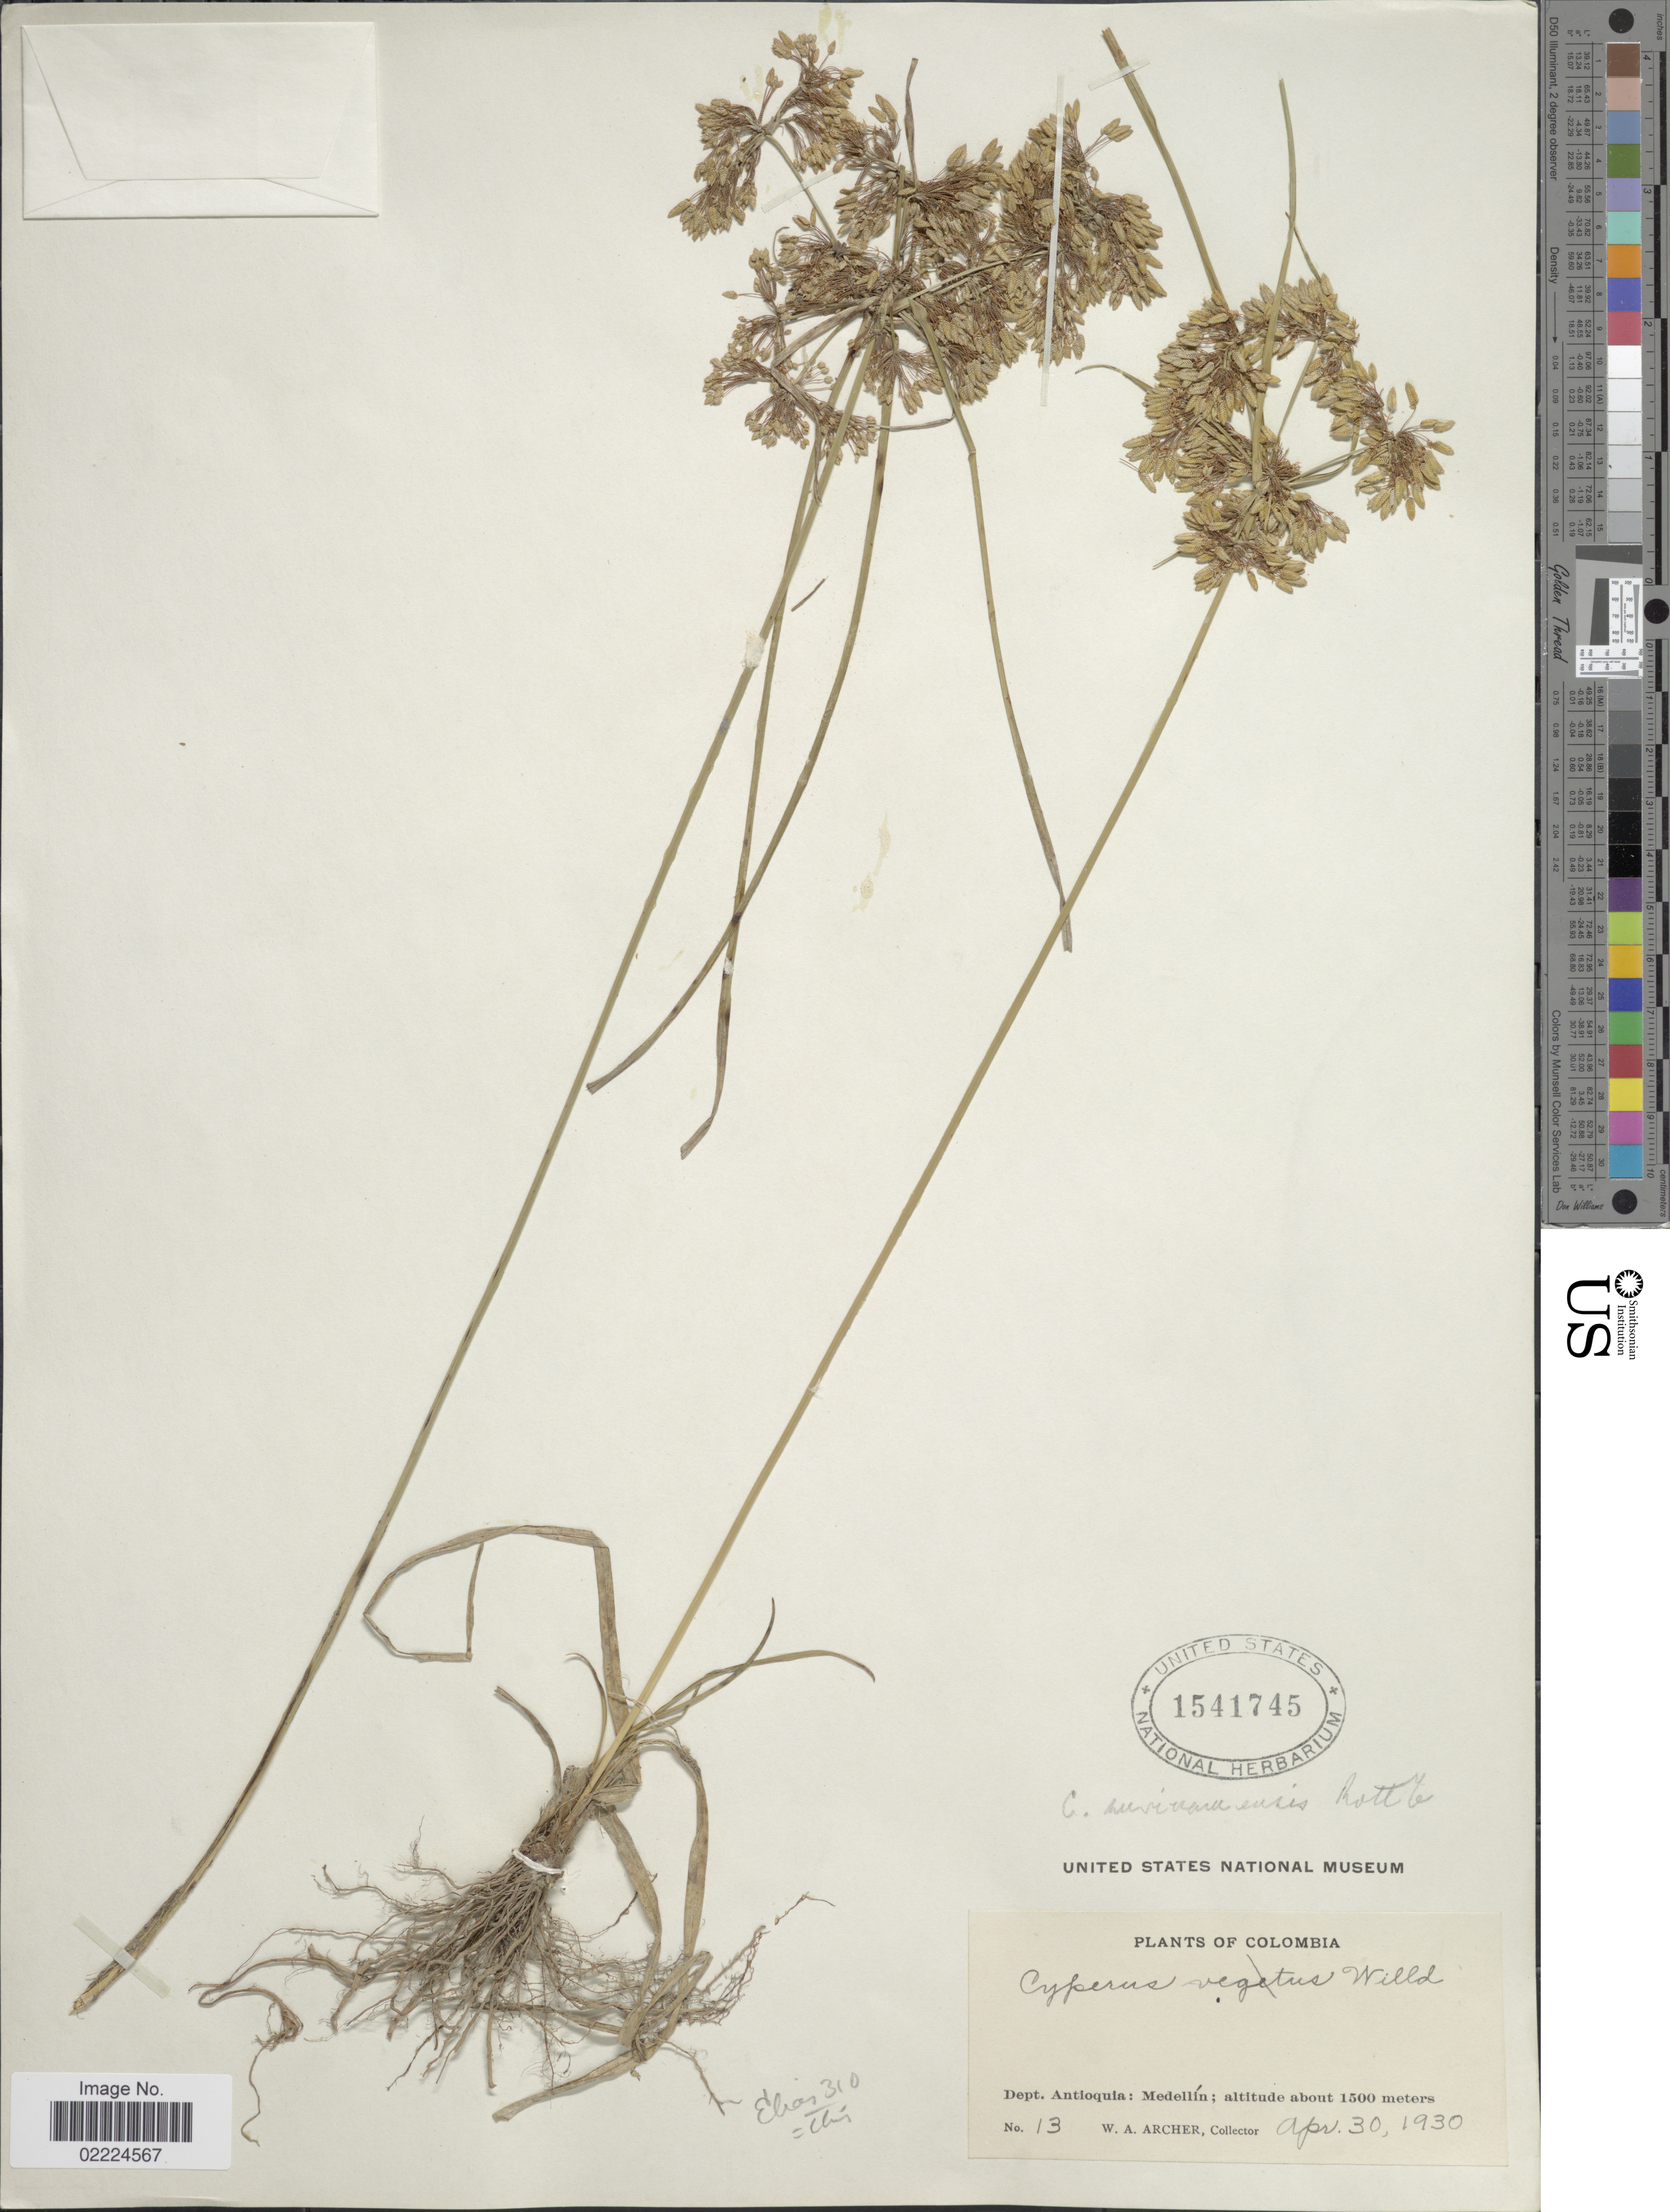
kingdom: Plantae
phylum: Tracheophyta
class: Liliopsida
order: Poales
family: Cyperaceae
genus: Cyperus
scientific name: Cyperus surinamensis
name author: Rottb.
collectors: W. A. Archer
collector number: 13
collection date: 1930-04-30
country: Colombia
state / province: Antioquia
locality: Dept. Antioquia: Medelin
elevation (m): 1500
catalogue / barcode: US 1541745